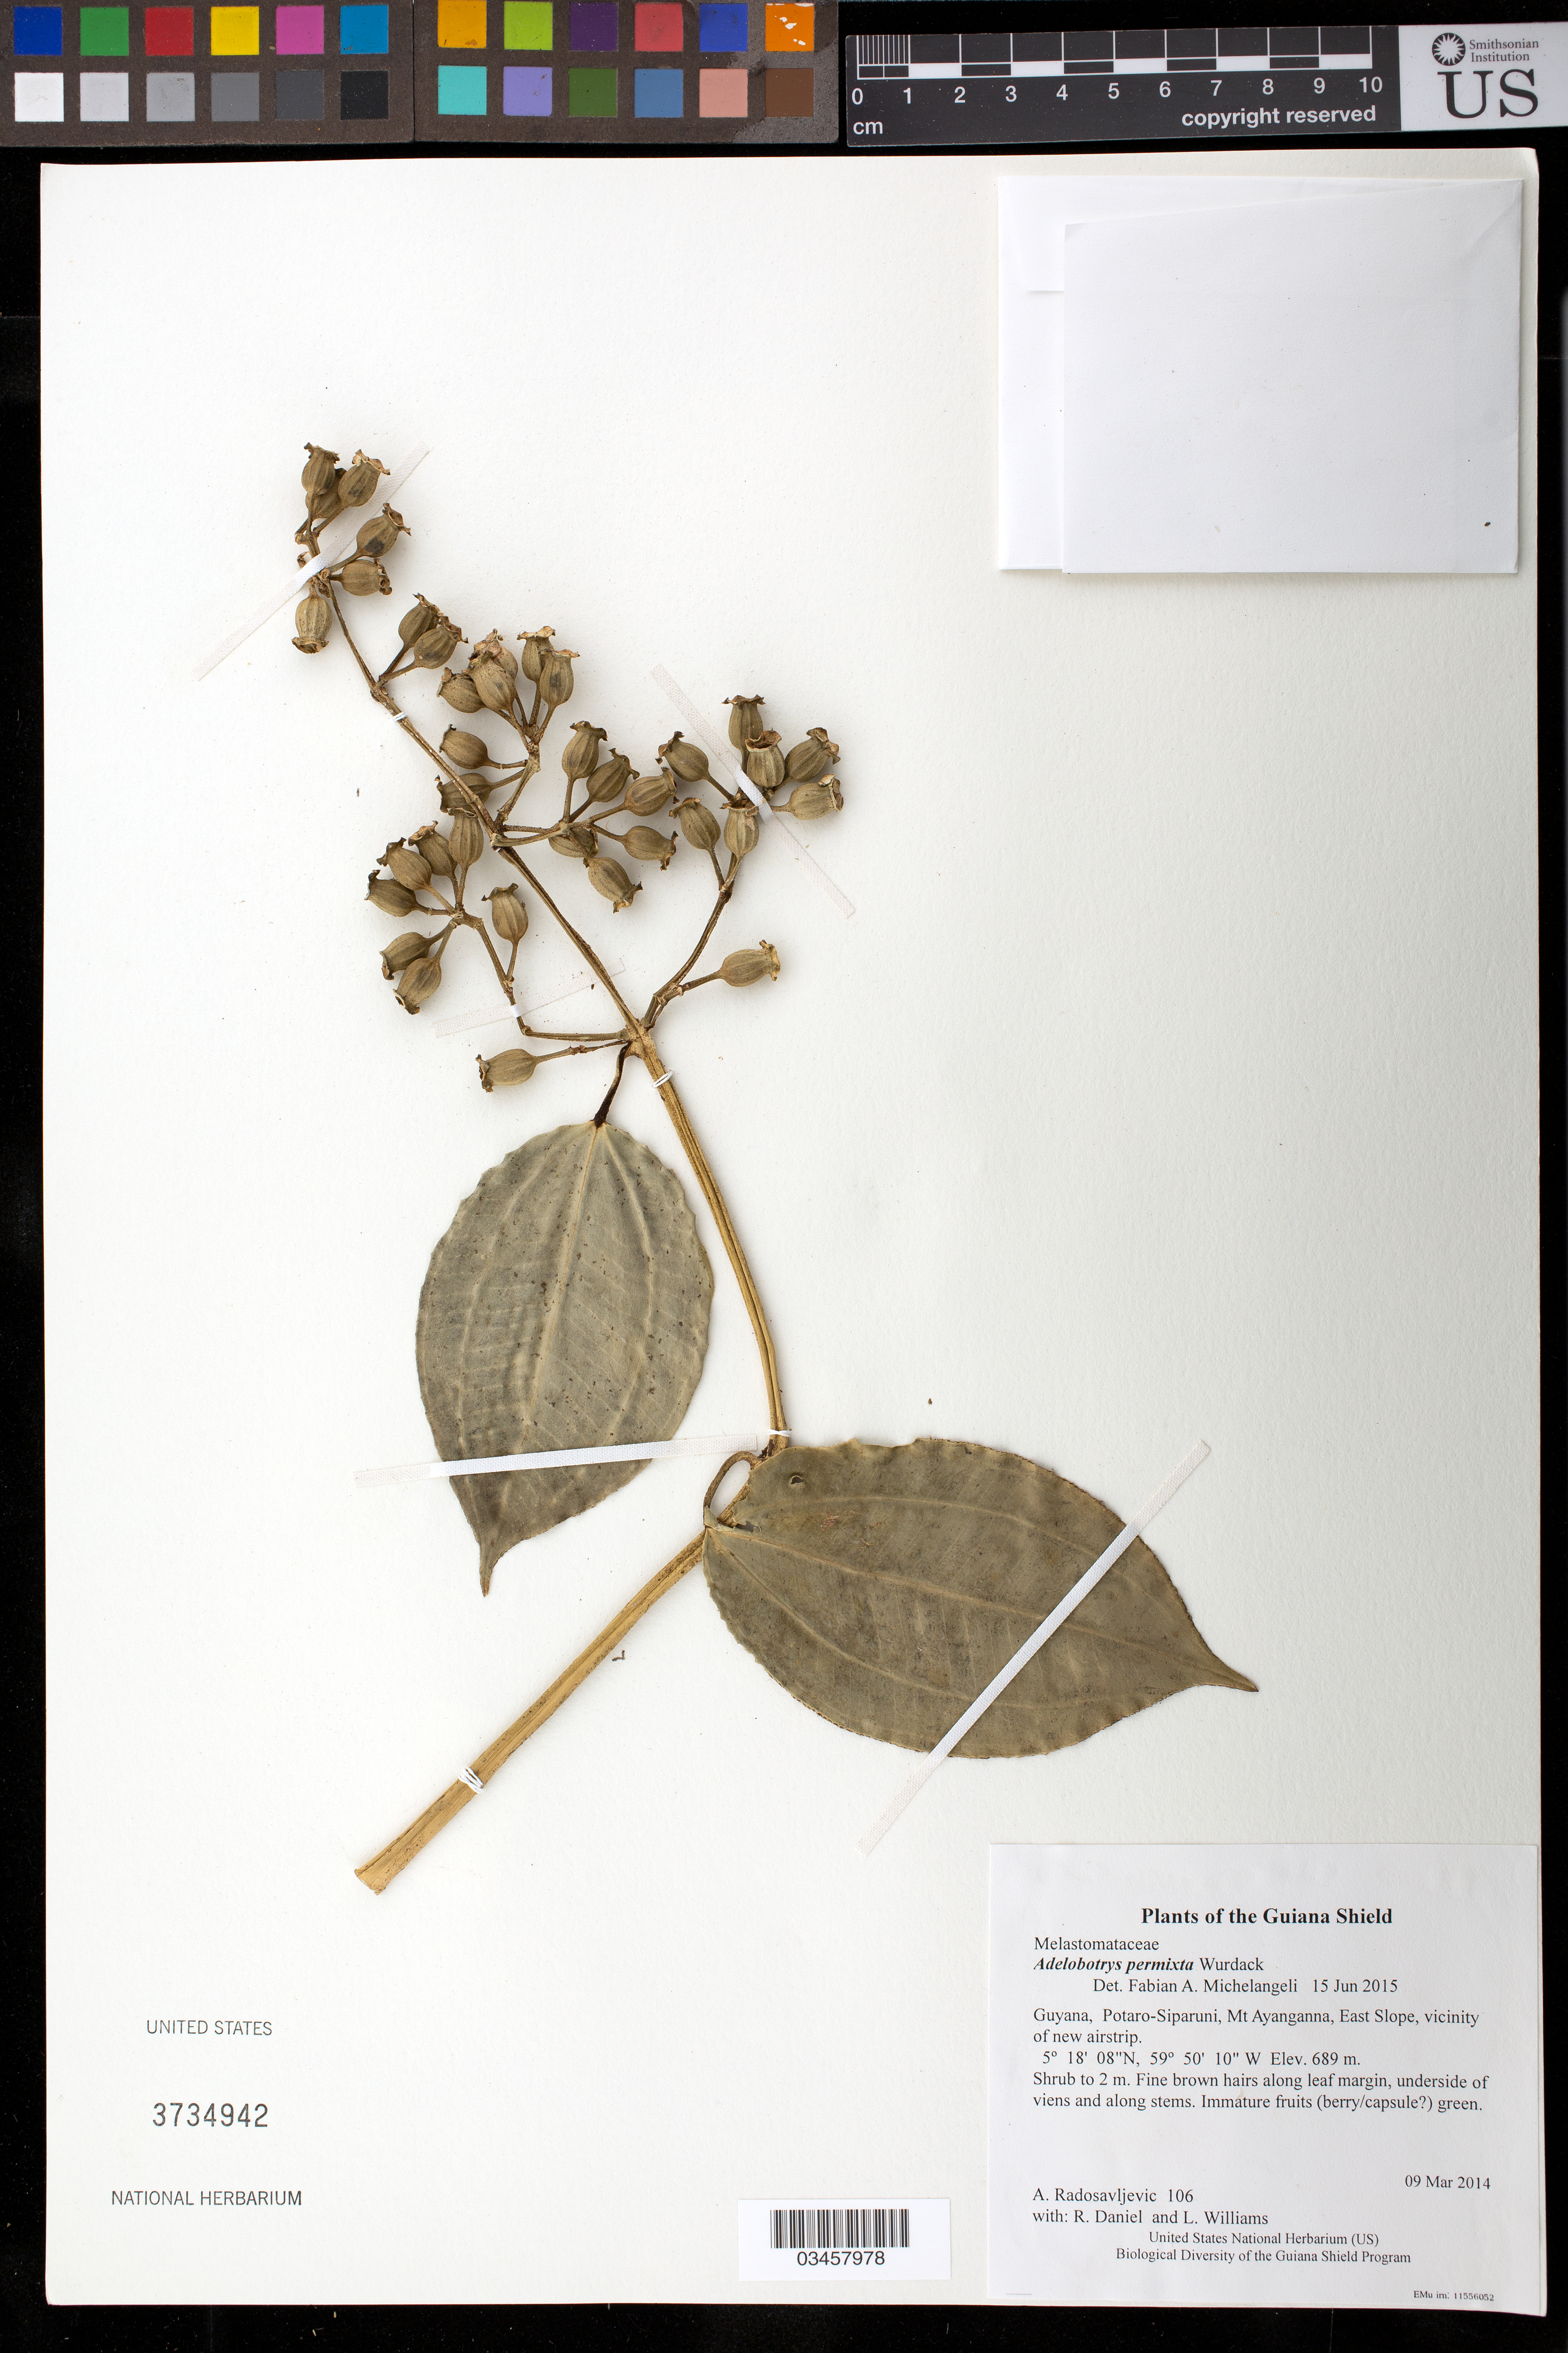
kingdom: Plantae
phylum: Tracheophyta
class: Magnoliopsida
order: Myrtales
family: Melastomataceae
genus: Adelobotrys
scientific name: Adelobotrys permixta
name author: Wurdack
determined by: Michelangeli, F. A.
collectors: A. Radosavljevic, R. Daniel & L. Williams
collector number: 106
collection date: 2014-03-09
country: Guyana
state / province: Potaro-Siparuni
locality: Mt Ayanganna, East Slope, vicinity of new airstrip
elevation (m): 689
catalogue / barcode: US 3734942